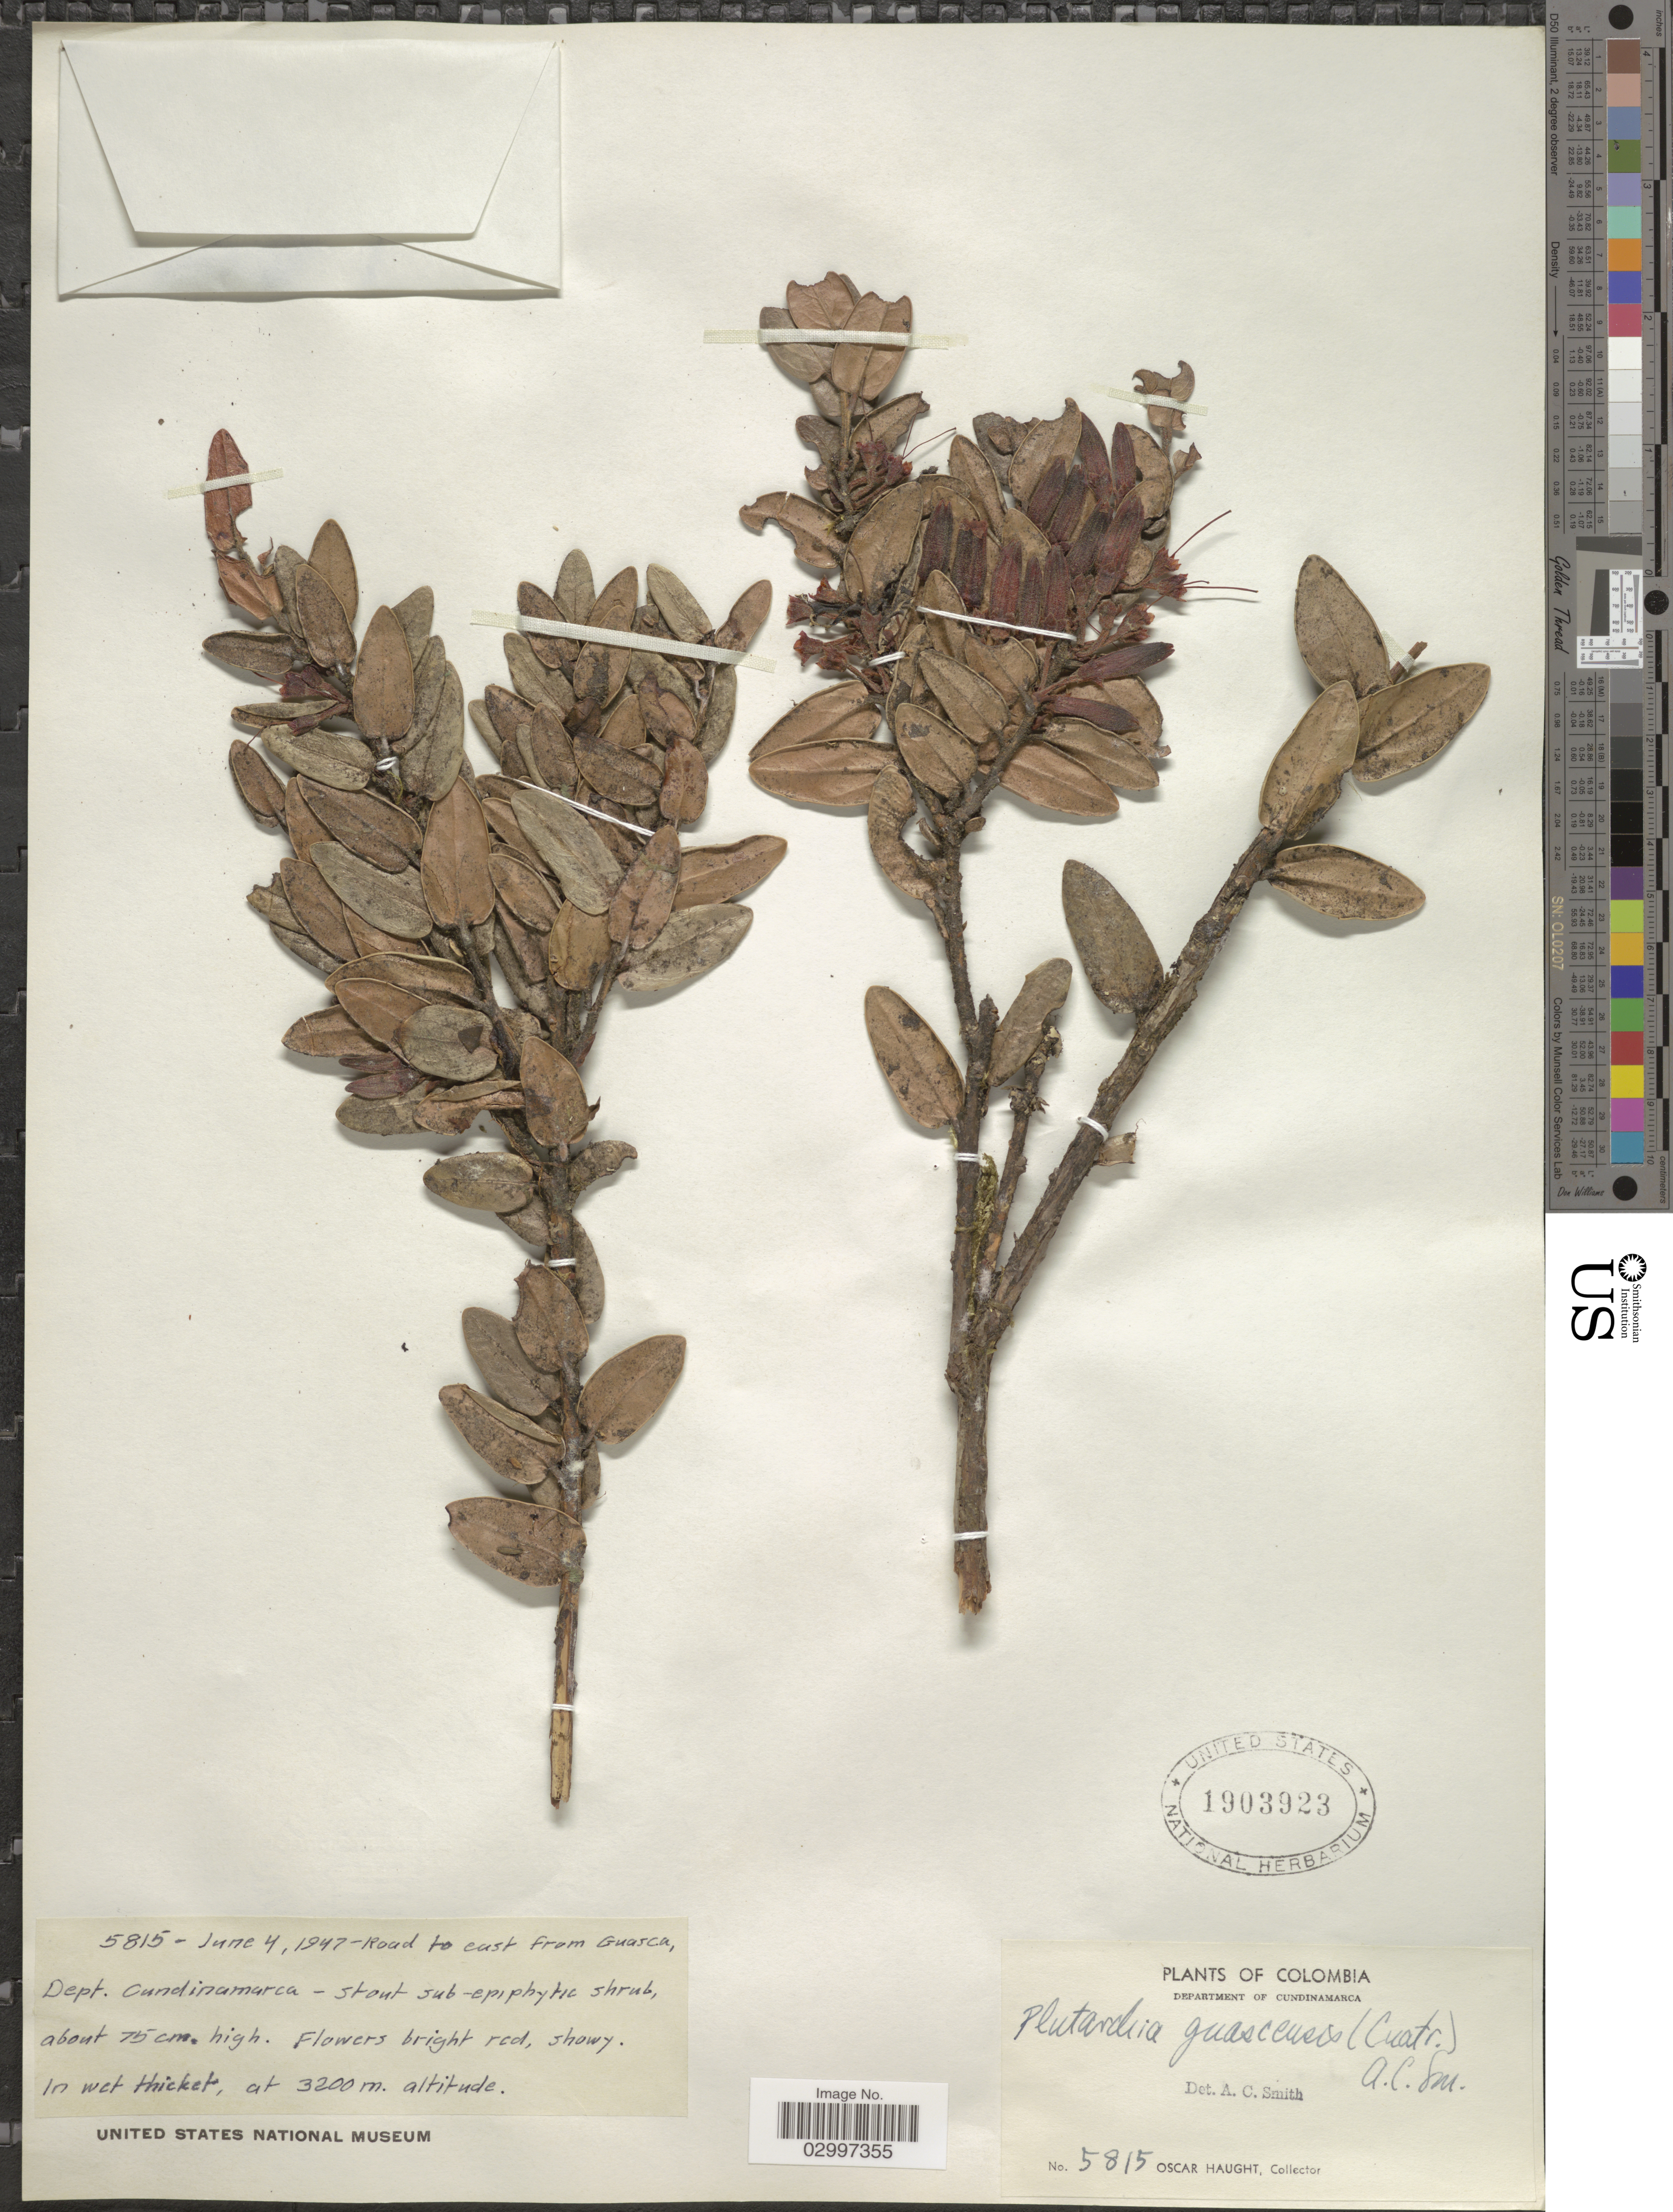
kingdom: Plantae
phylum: Tracheophyta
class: Magnoliopsida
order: Ericales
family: Ericaceae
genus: Plutarchia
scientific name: Plutarchia guascensis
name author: (Cuatrec.) A.C. Sm.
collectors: O. Haught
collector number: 5815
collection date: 1947-06-04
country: Colombia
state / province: Cundinamarca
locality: Department of Cundinamarca, Road to east from Guasca.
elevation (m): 3200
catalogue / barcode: US 1903923